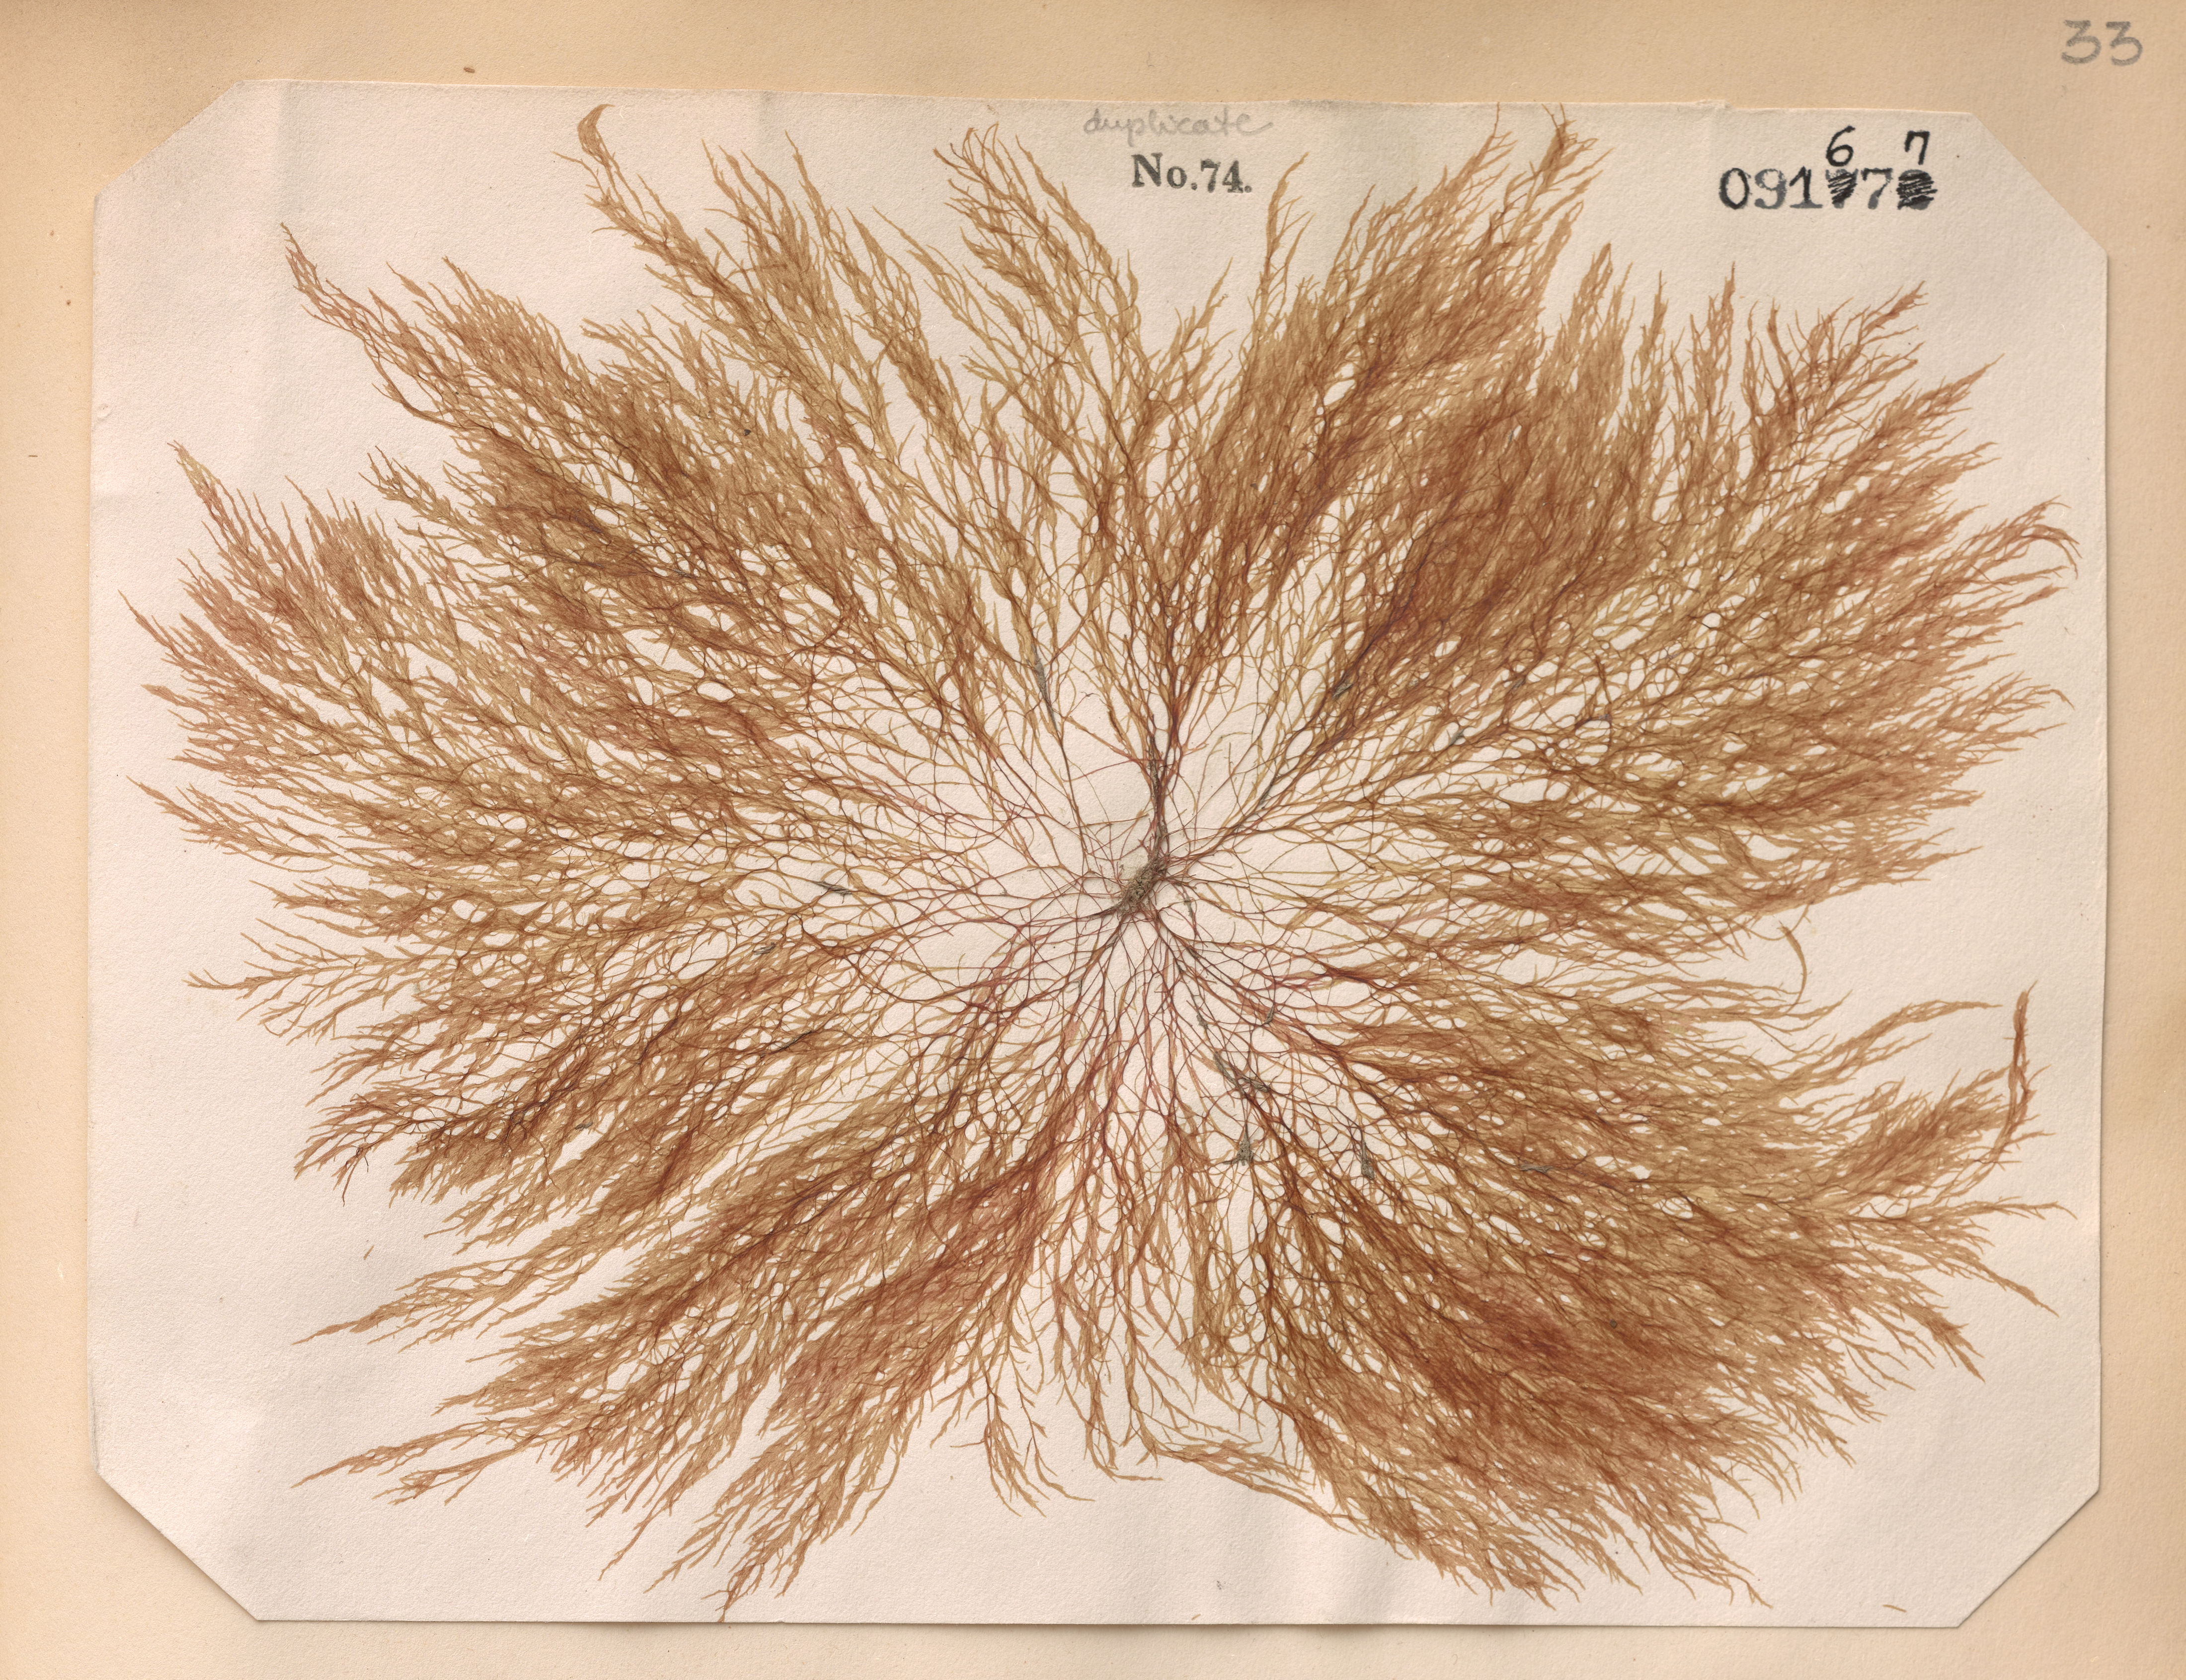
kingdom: Plantae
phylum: Rhodophyta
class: Florideophyceae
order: Ceramiales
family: Rhodomelaceae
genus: Chondria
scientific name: Chondria capillaris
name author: M.J. Wynne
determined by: Algae name updating Project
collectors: C. Durant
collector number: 74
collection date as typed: Sum 1850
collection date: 1850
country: United States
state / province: New Jersey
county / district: Hudson County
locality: Black Tom's Reef, New York Bay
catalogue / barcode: US 91677